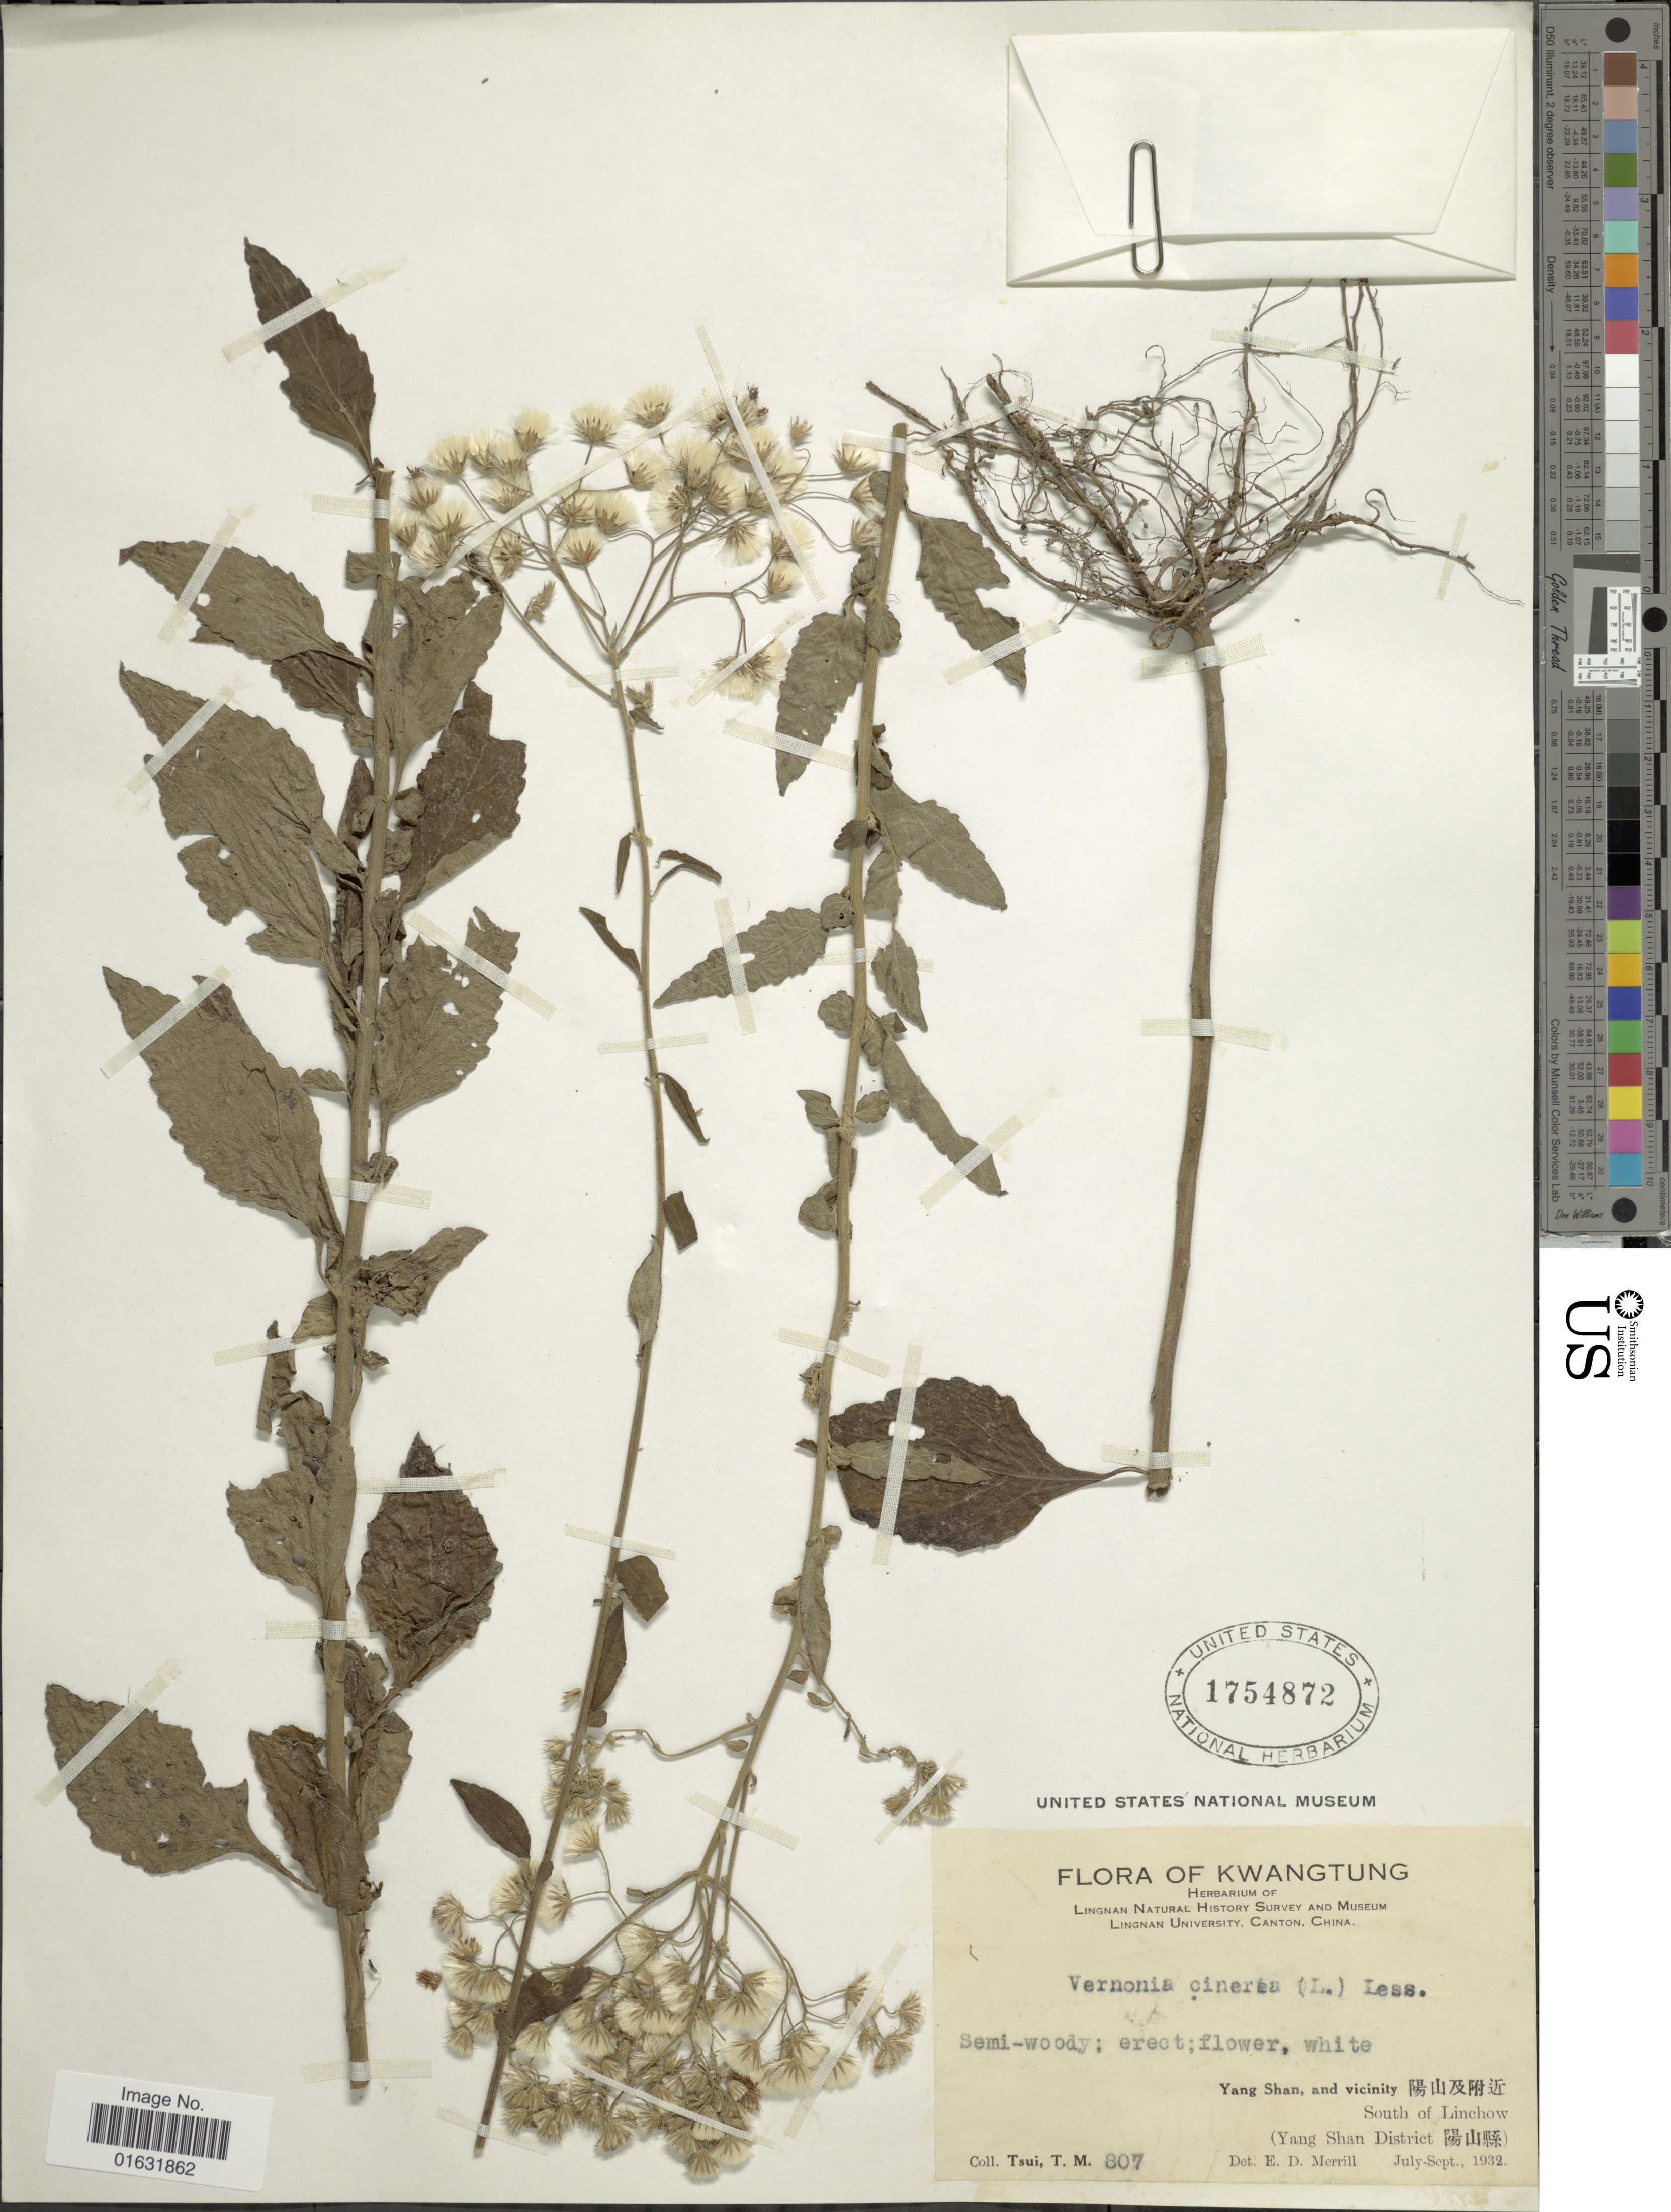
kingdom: Plantae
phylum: Tracheophyta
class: Magnoliopsida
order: Asterales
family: Asteraceae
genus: Cyanthillium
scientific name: Cyanthillium cinereum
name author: (L.) H. Rob.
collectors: T. Tsui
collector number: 807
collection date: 1932-07/1932-09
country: China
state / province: Guangdong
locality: Kwangtung, Yang Shan and vicinity, South of Linchow (Yang Shan District)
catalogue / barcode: US 1754872